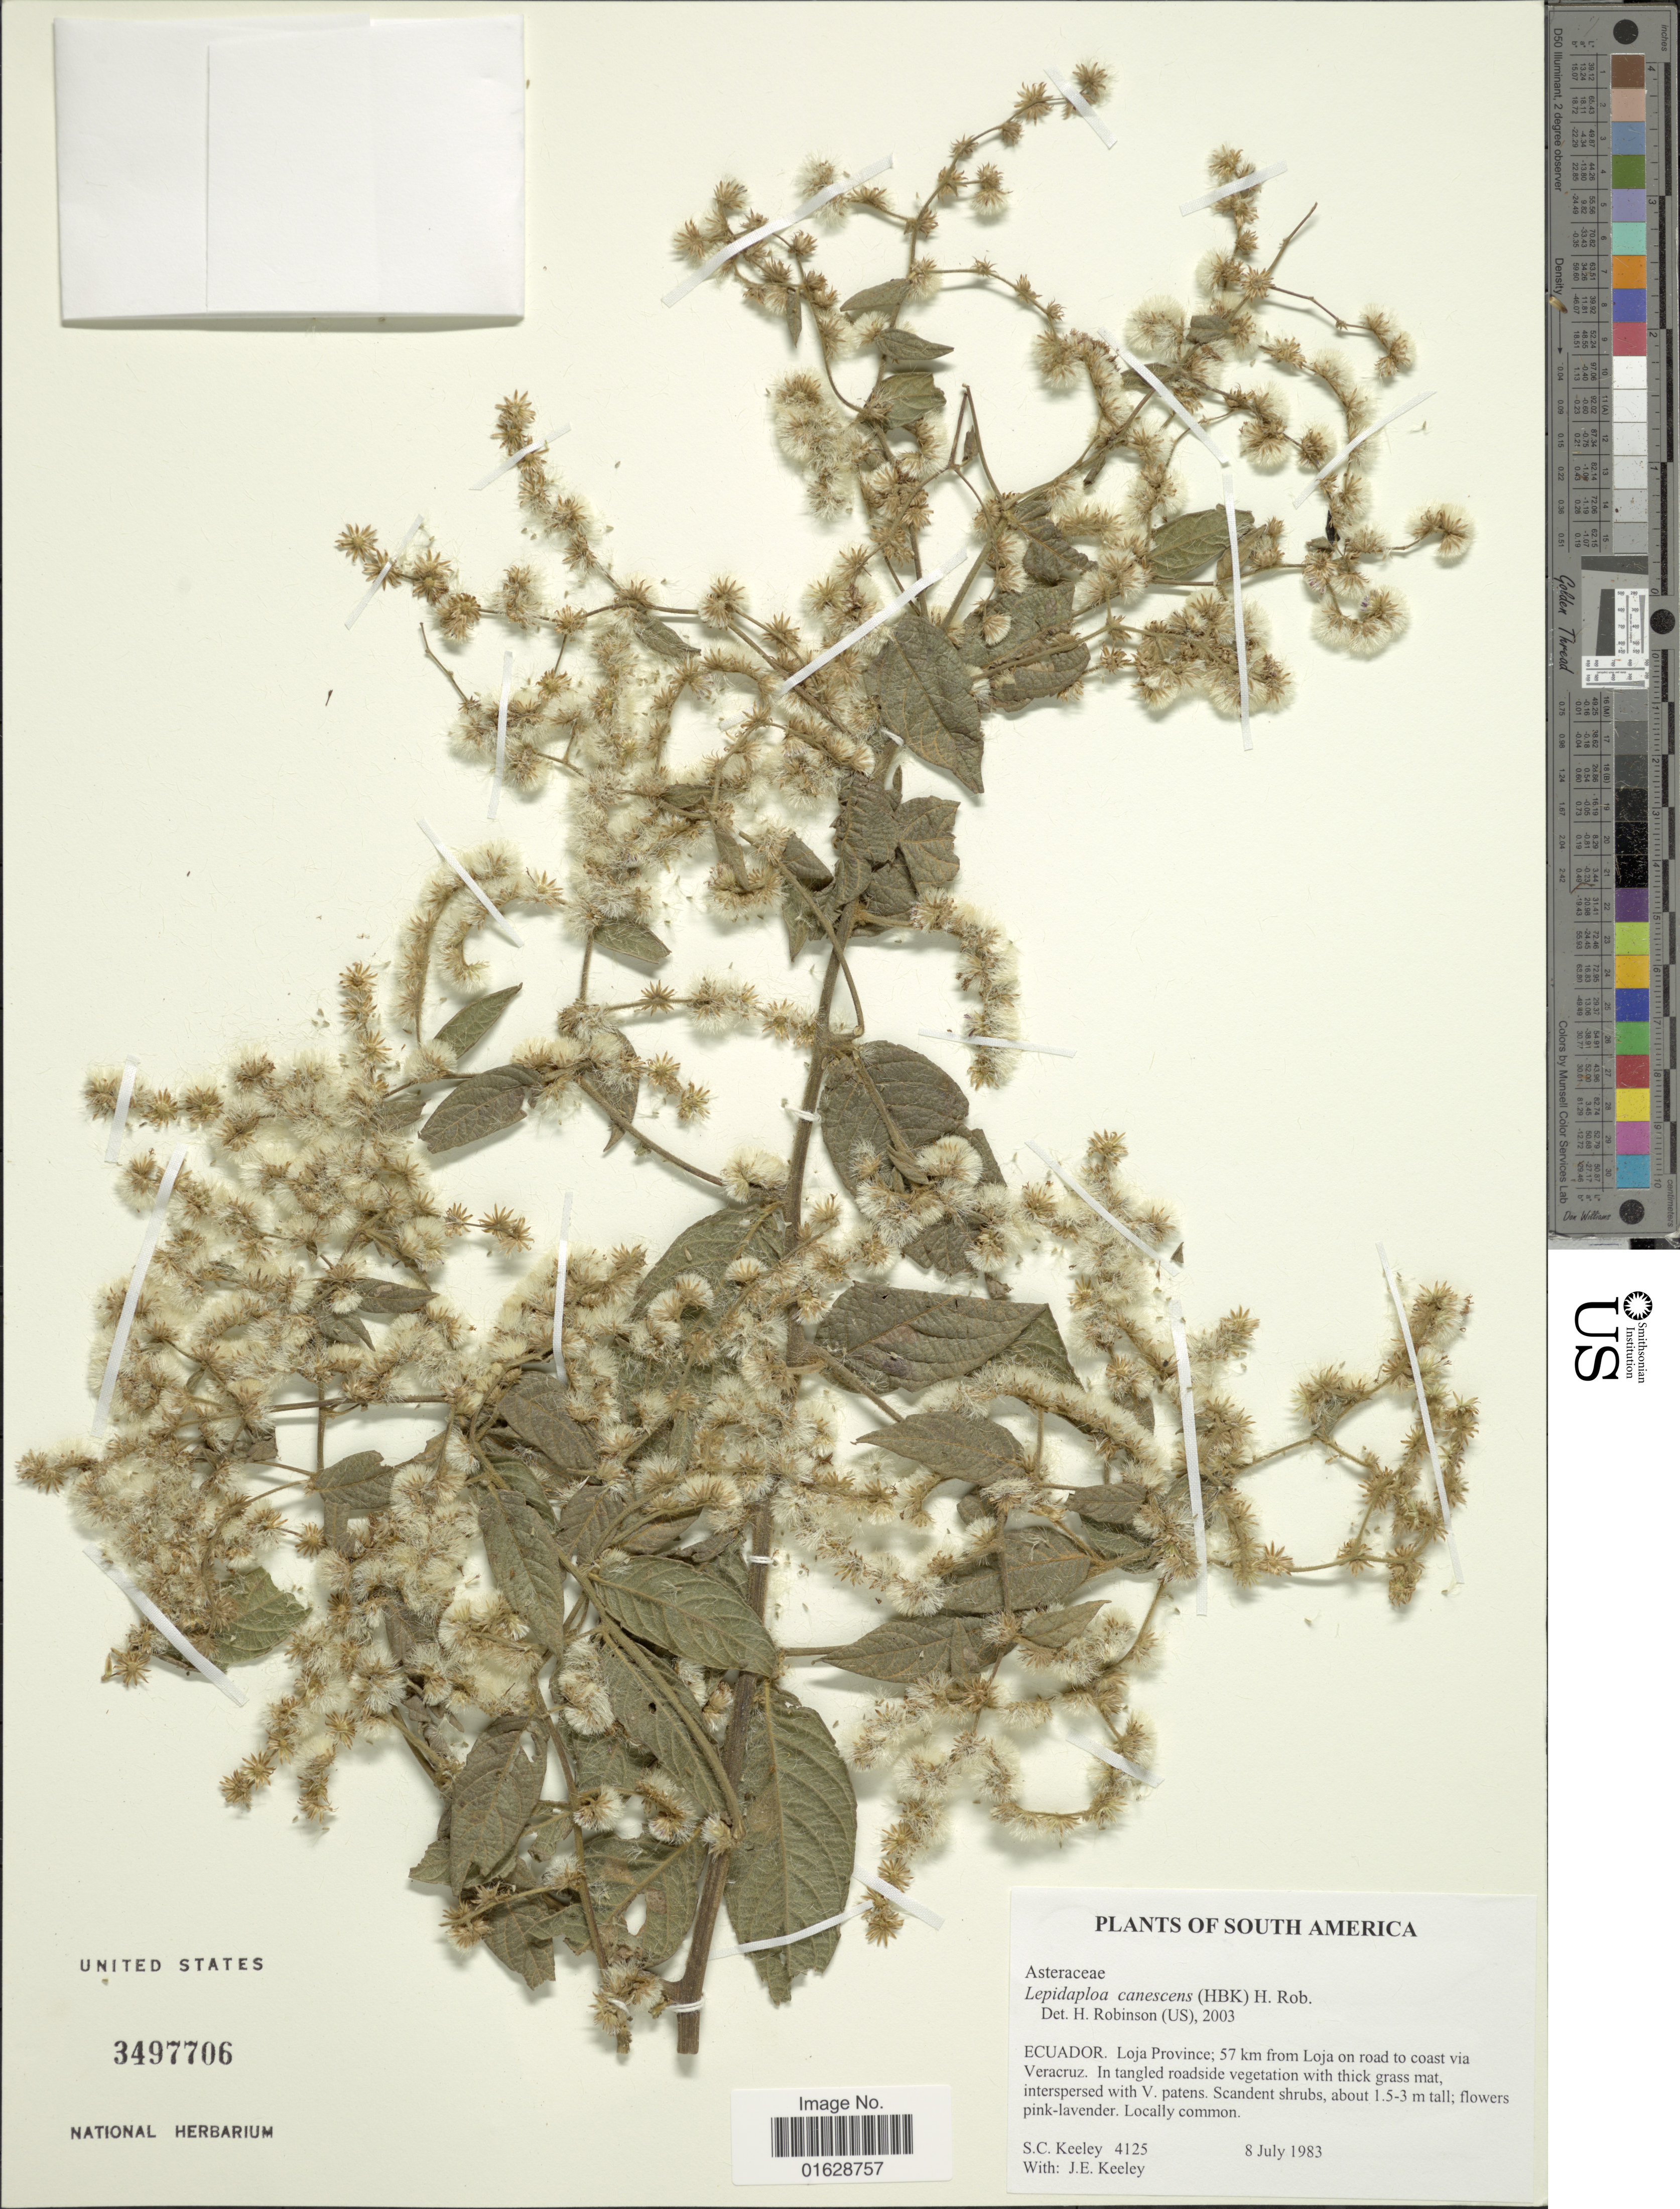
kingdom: Plantae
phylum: Tracheophyta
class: Magnoliopsida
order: Asterales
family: Asteraceae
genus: Lepidaploa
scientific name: Lepidaploa canescens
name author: (Kunth) H. Rob.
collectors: S. C. Keeley & J. E. Keeley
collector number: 4125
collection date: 1983-07-08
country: Ecuador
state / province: Loja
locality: Loja Province; 57 km from Loja on road to coat via Veracruz.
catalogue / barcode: US 3497706